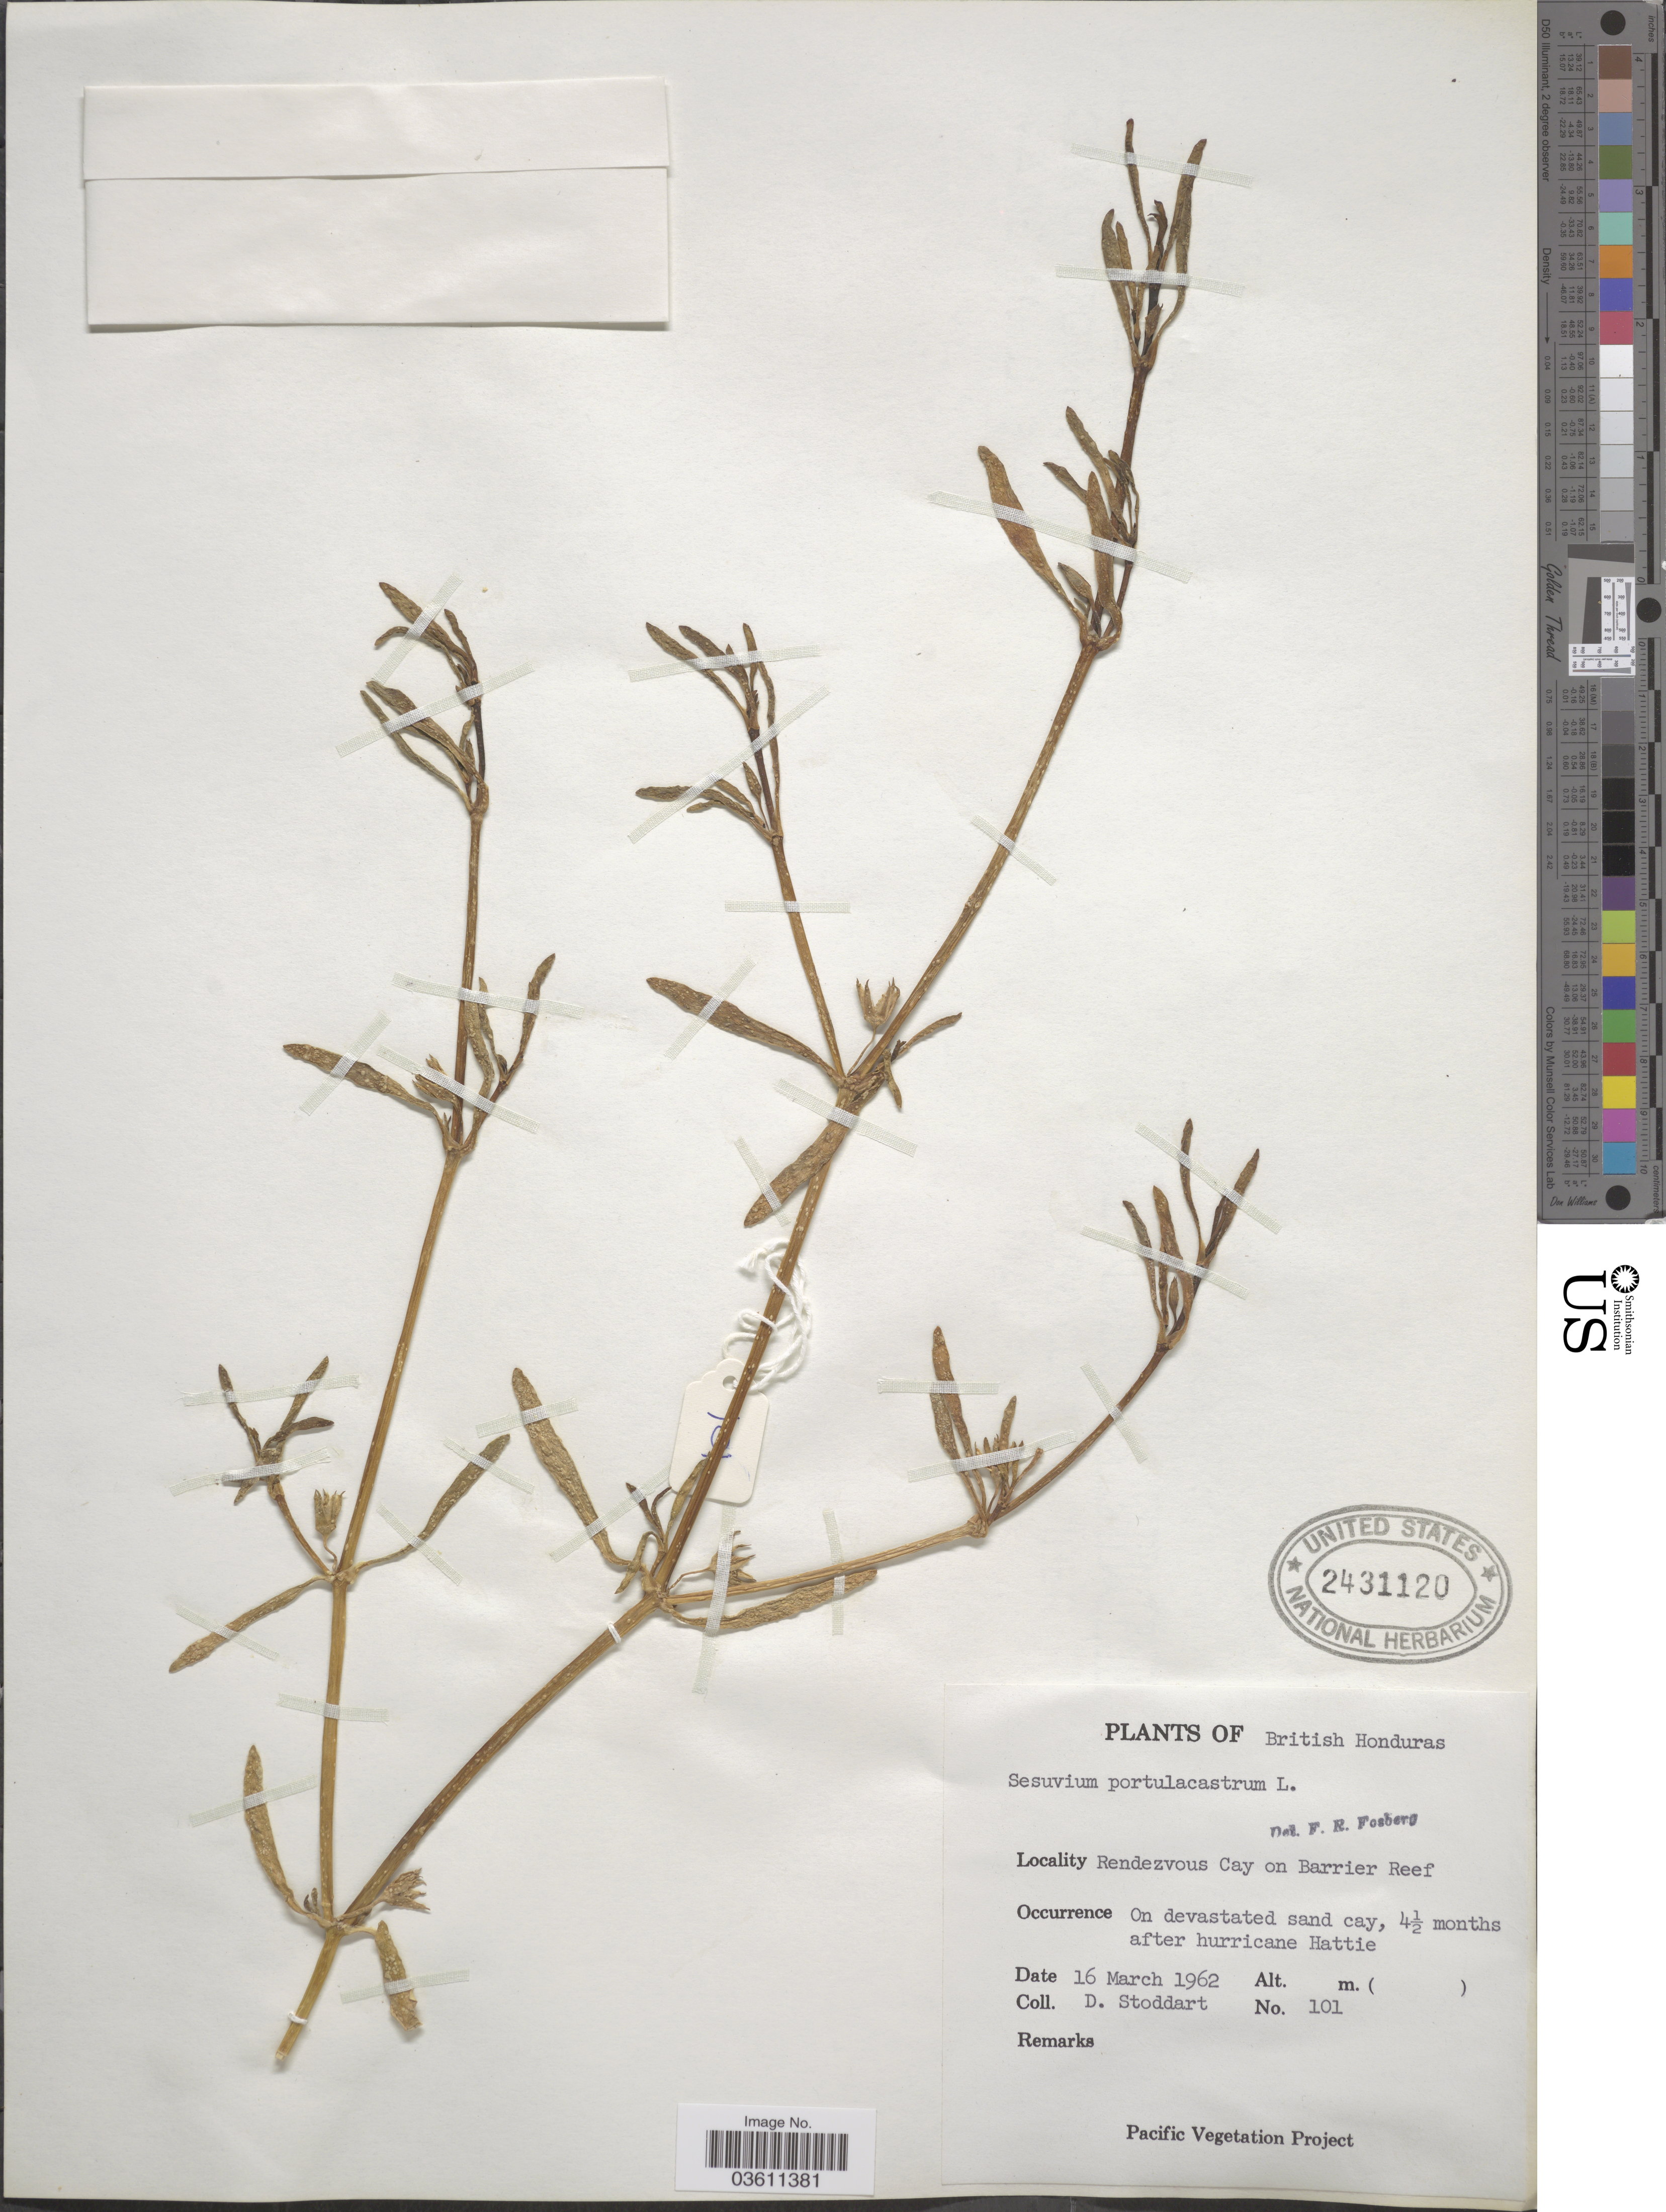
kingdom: Plantae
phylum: Tracheophyta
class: Magnoliopsida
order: Caryophyllales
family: Aizoaceae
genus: Sesuvium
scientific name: Sesuvium portulacastrum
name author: (L.) L.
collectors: D. Stoddart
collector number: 101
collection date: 1962-03-16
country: Belize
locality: British Honduras. Rendezvous Cay on Barrier Reef.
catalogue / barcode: US 2431120